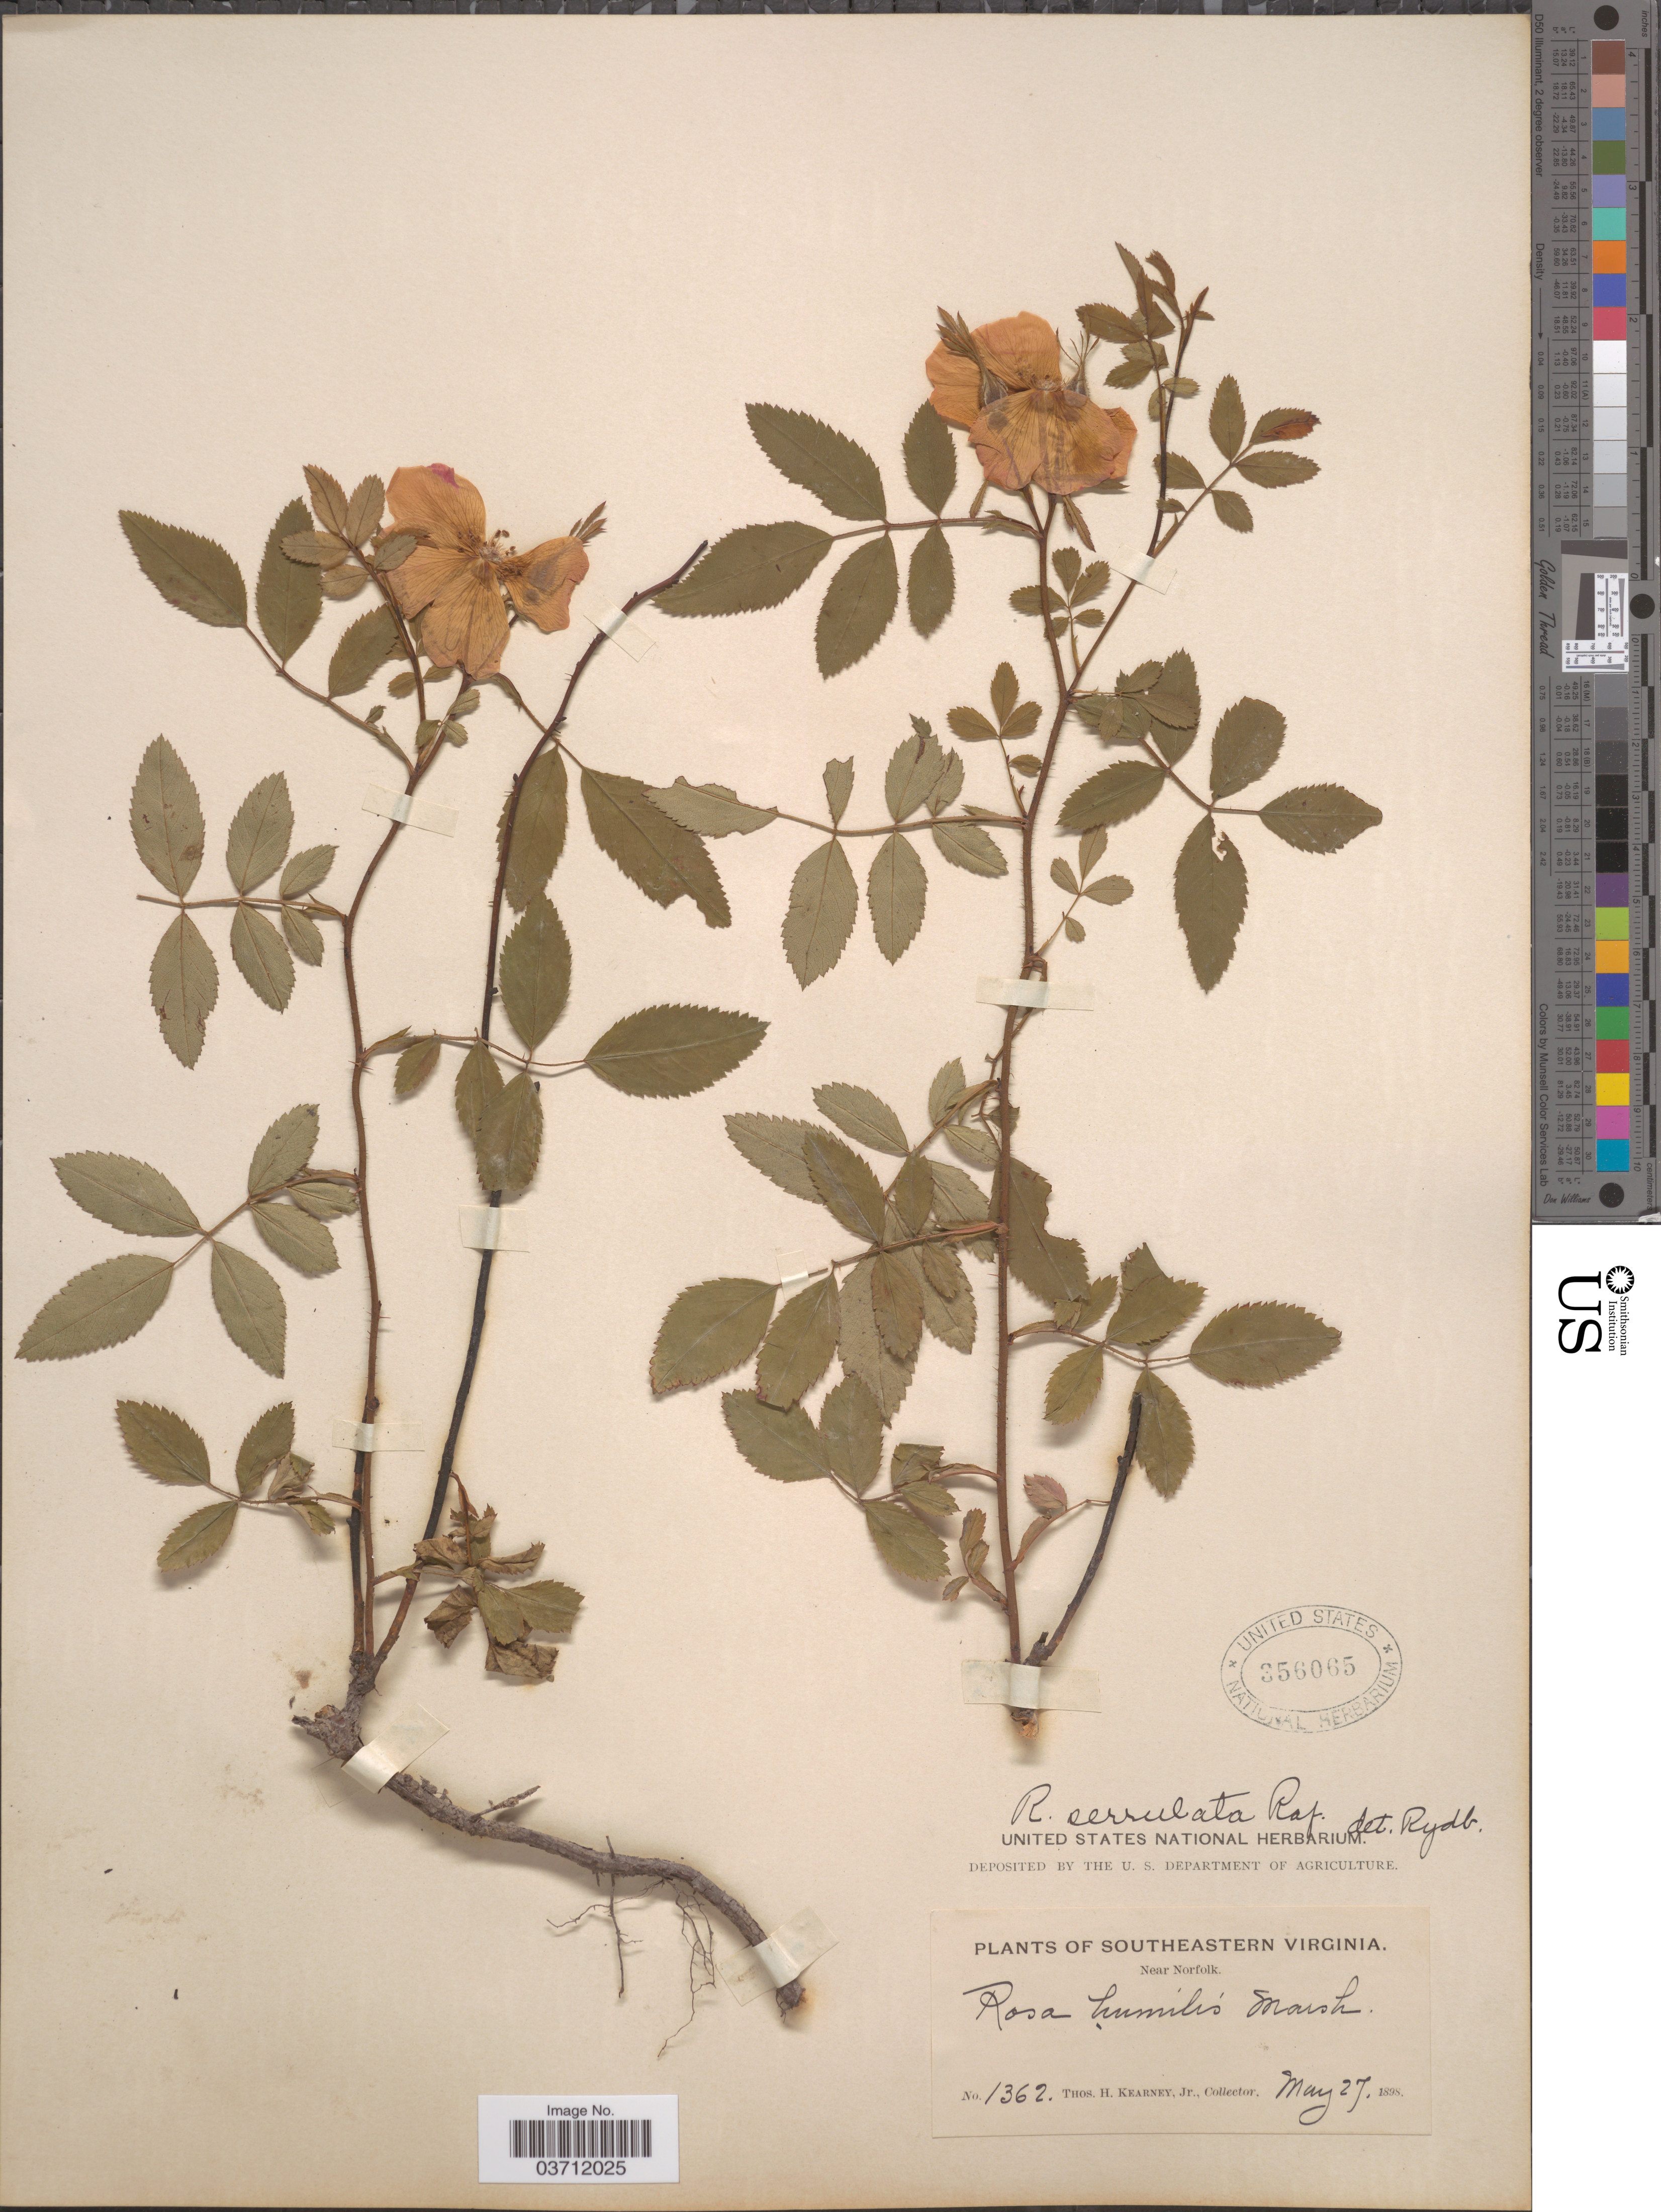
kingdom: Plantae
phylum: Tracheophyta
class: Magnoliopsida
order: Rosales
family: Rosaceae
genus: Rosa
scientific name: Rosa serrulata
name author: Raf.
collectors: T. H. Kearney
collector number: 1362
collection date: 1898-05-27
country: United States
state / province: Virginia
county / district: City of Norfolk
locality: Southeastern Virginia. Near Norfolk.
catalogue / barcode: US 356065